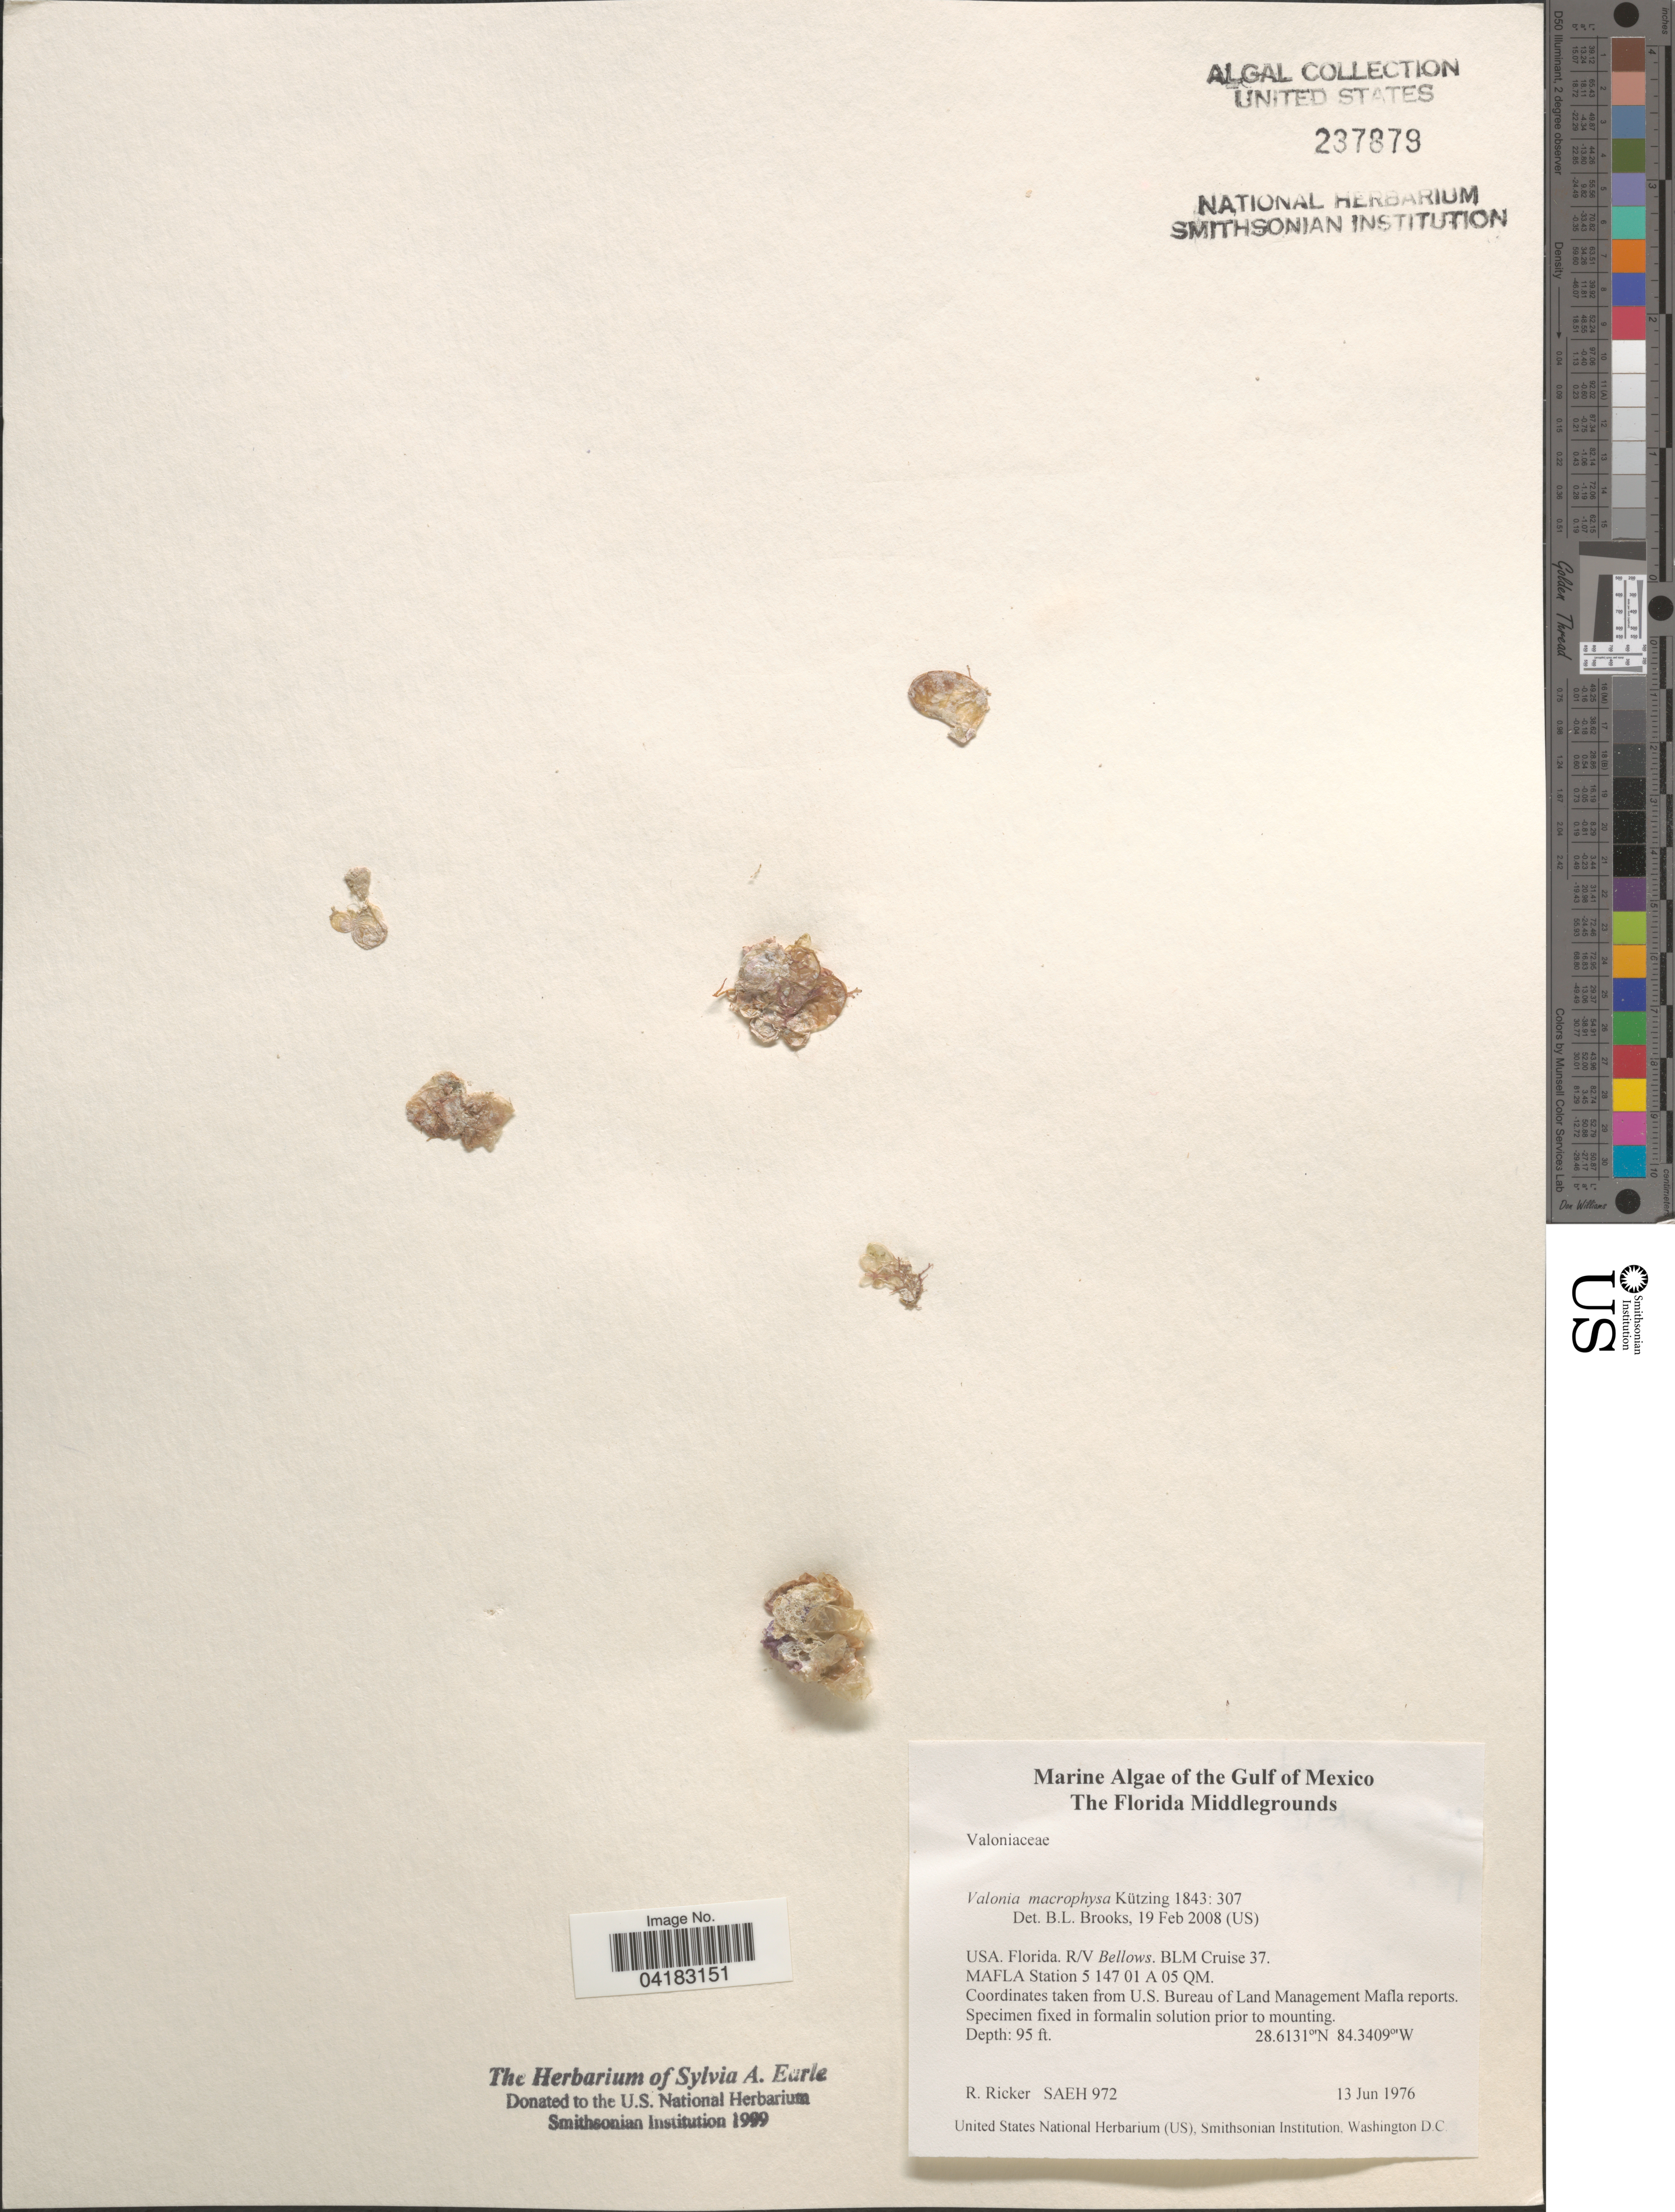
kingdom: Plantae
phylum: Chlorophyta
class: Ulvophyceae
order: Siphonocladales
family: Valoniaceae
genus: Valonia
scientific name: Valonia macrophysa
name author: Kütz.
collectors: R. Ricker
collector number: SAEH972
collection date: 1976-06-13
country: United States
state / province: Florida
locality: Gulf of Mexico. The Florida Middlegrounds. R/V Bellows. BLM Cruise 37. MAFLA Station 5 147 01 A 05 QM.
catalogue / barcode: US 237879